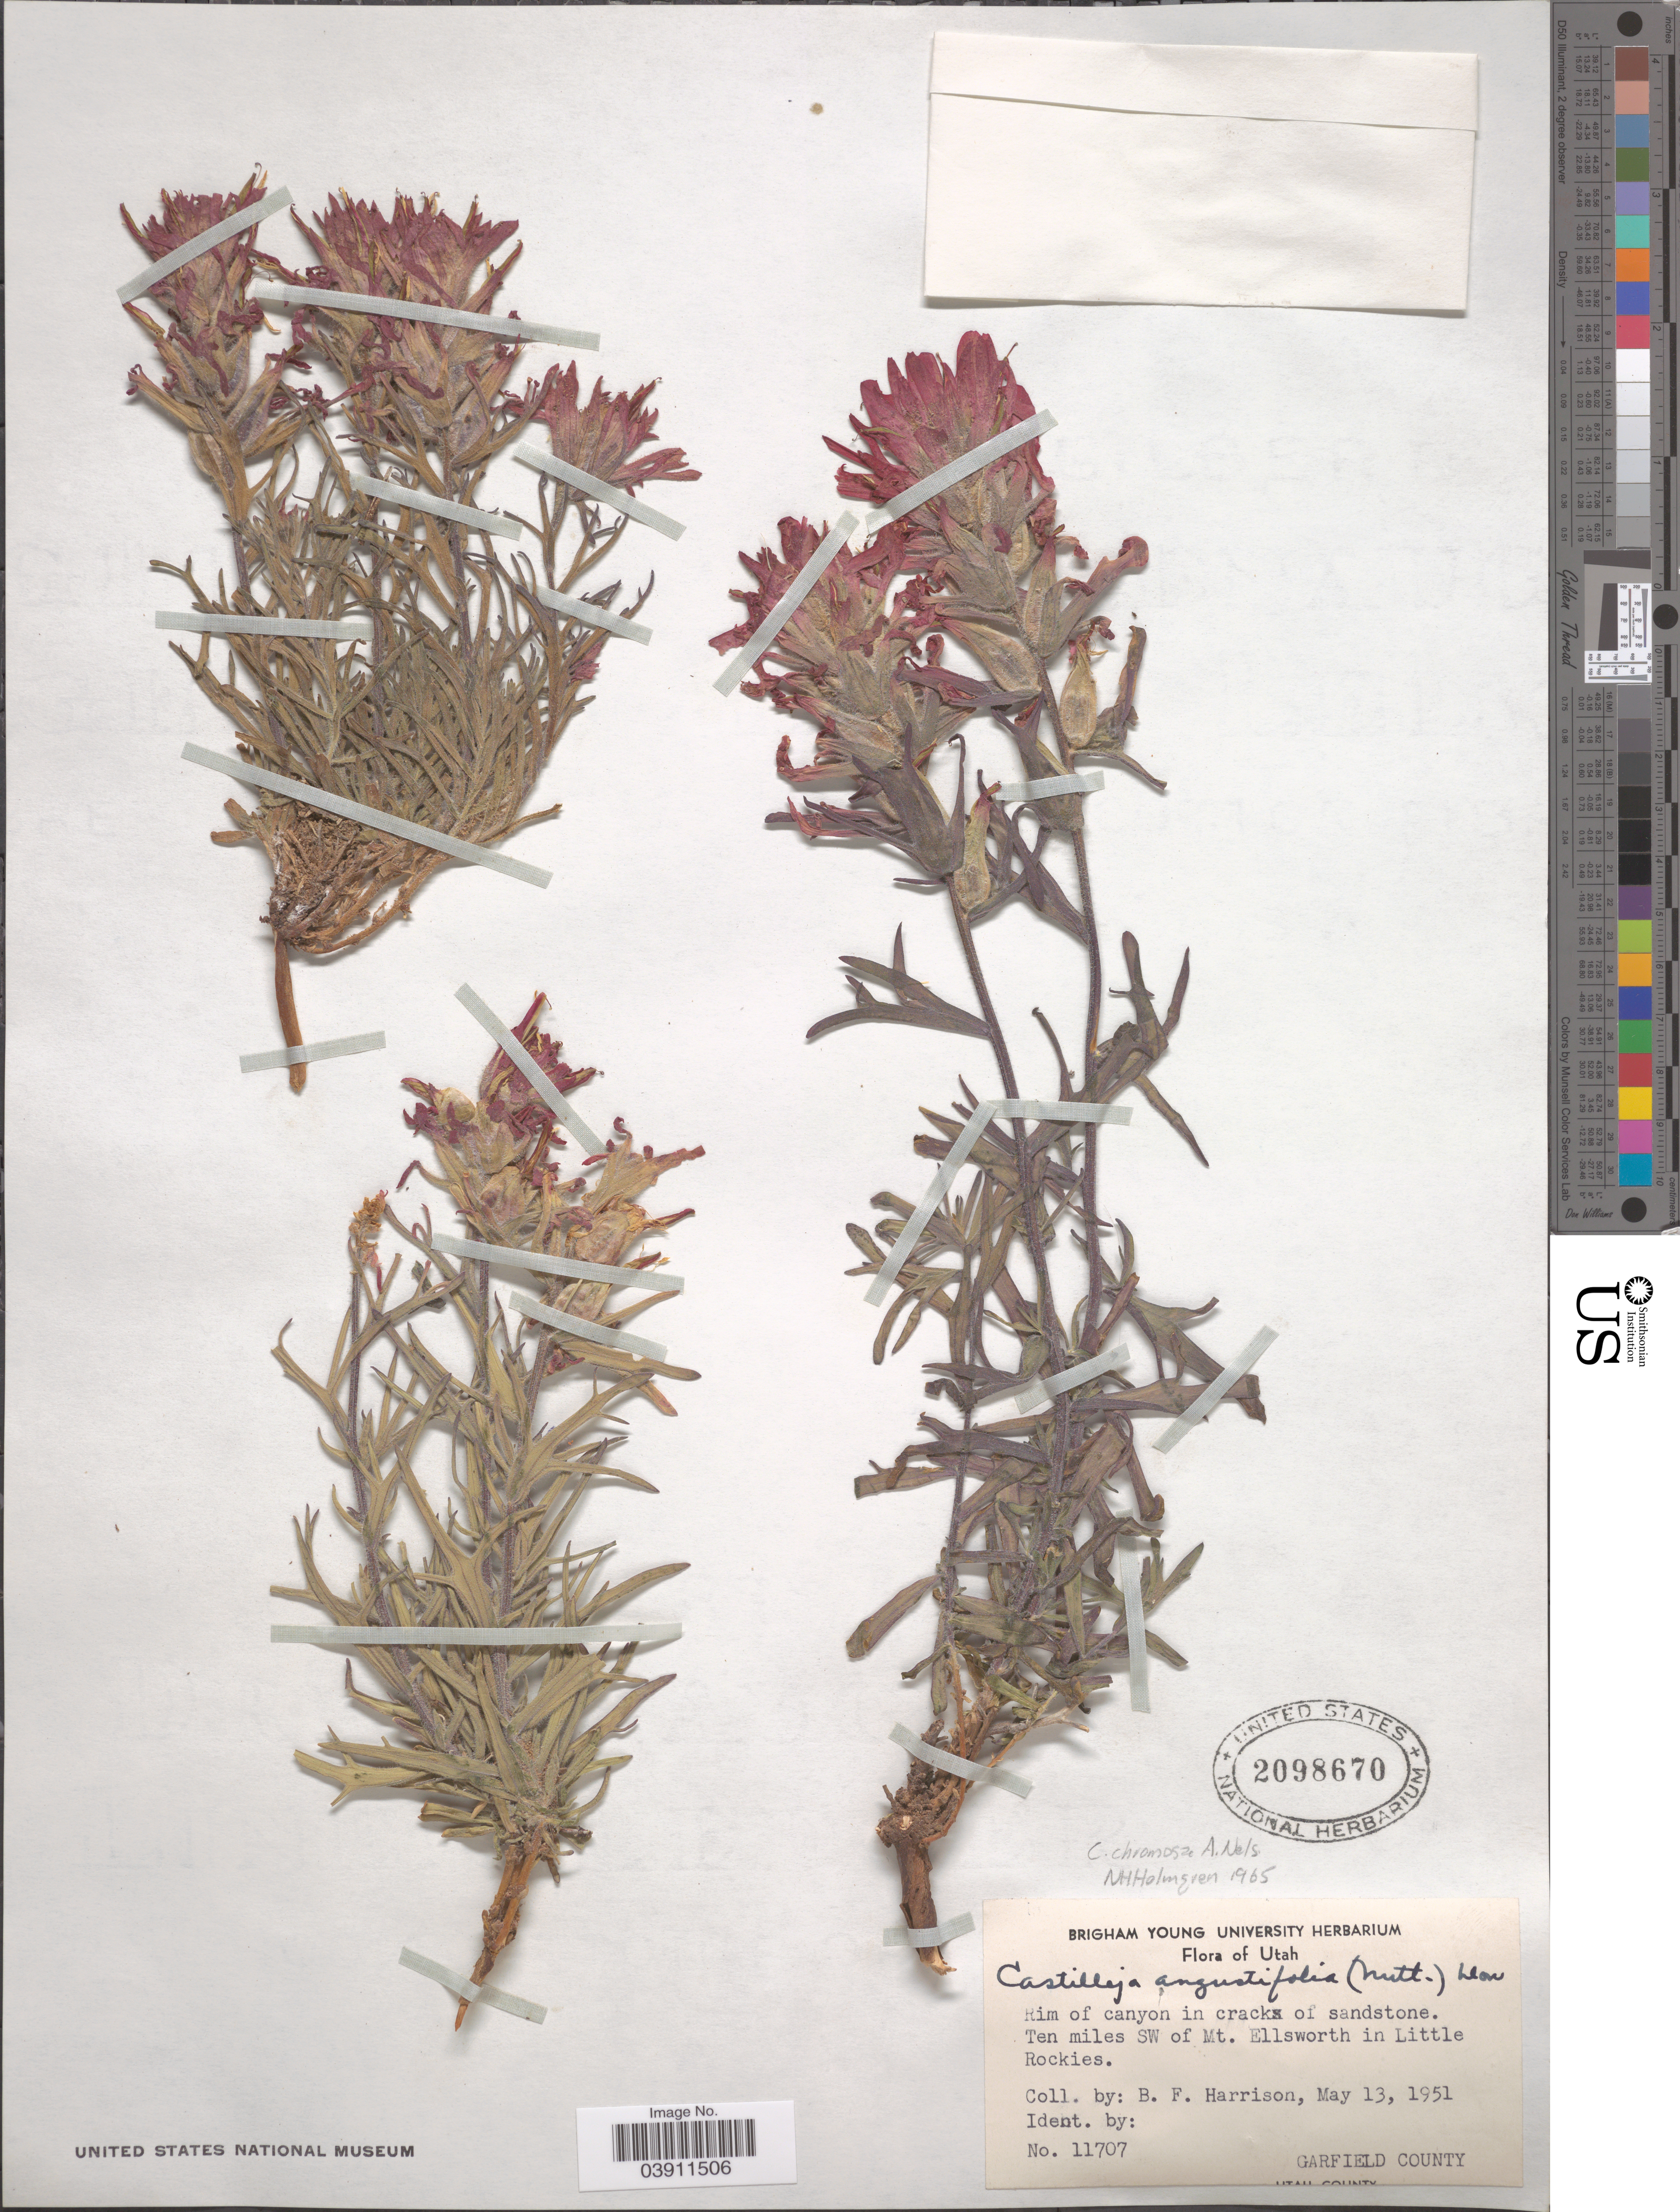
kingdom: Plantae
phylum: Tracheophyta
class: Magnoliopsida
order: Lamiales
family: Orobanchaceae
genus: Castilleja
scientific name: Castilleja chromosa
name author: A. Nelson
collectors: B. F. Harrison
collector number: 11707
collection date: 1951-05-13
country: United States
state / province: Utah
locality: Rim of canyon in cracks of sandstone. Ten miles SW of Mt. Ellsworth in Little Rockies. Garfield County. Utah County [unsure placement]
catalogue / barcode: US 2098670